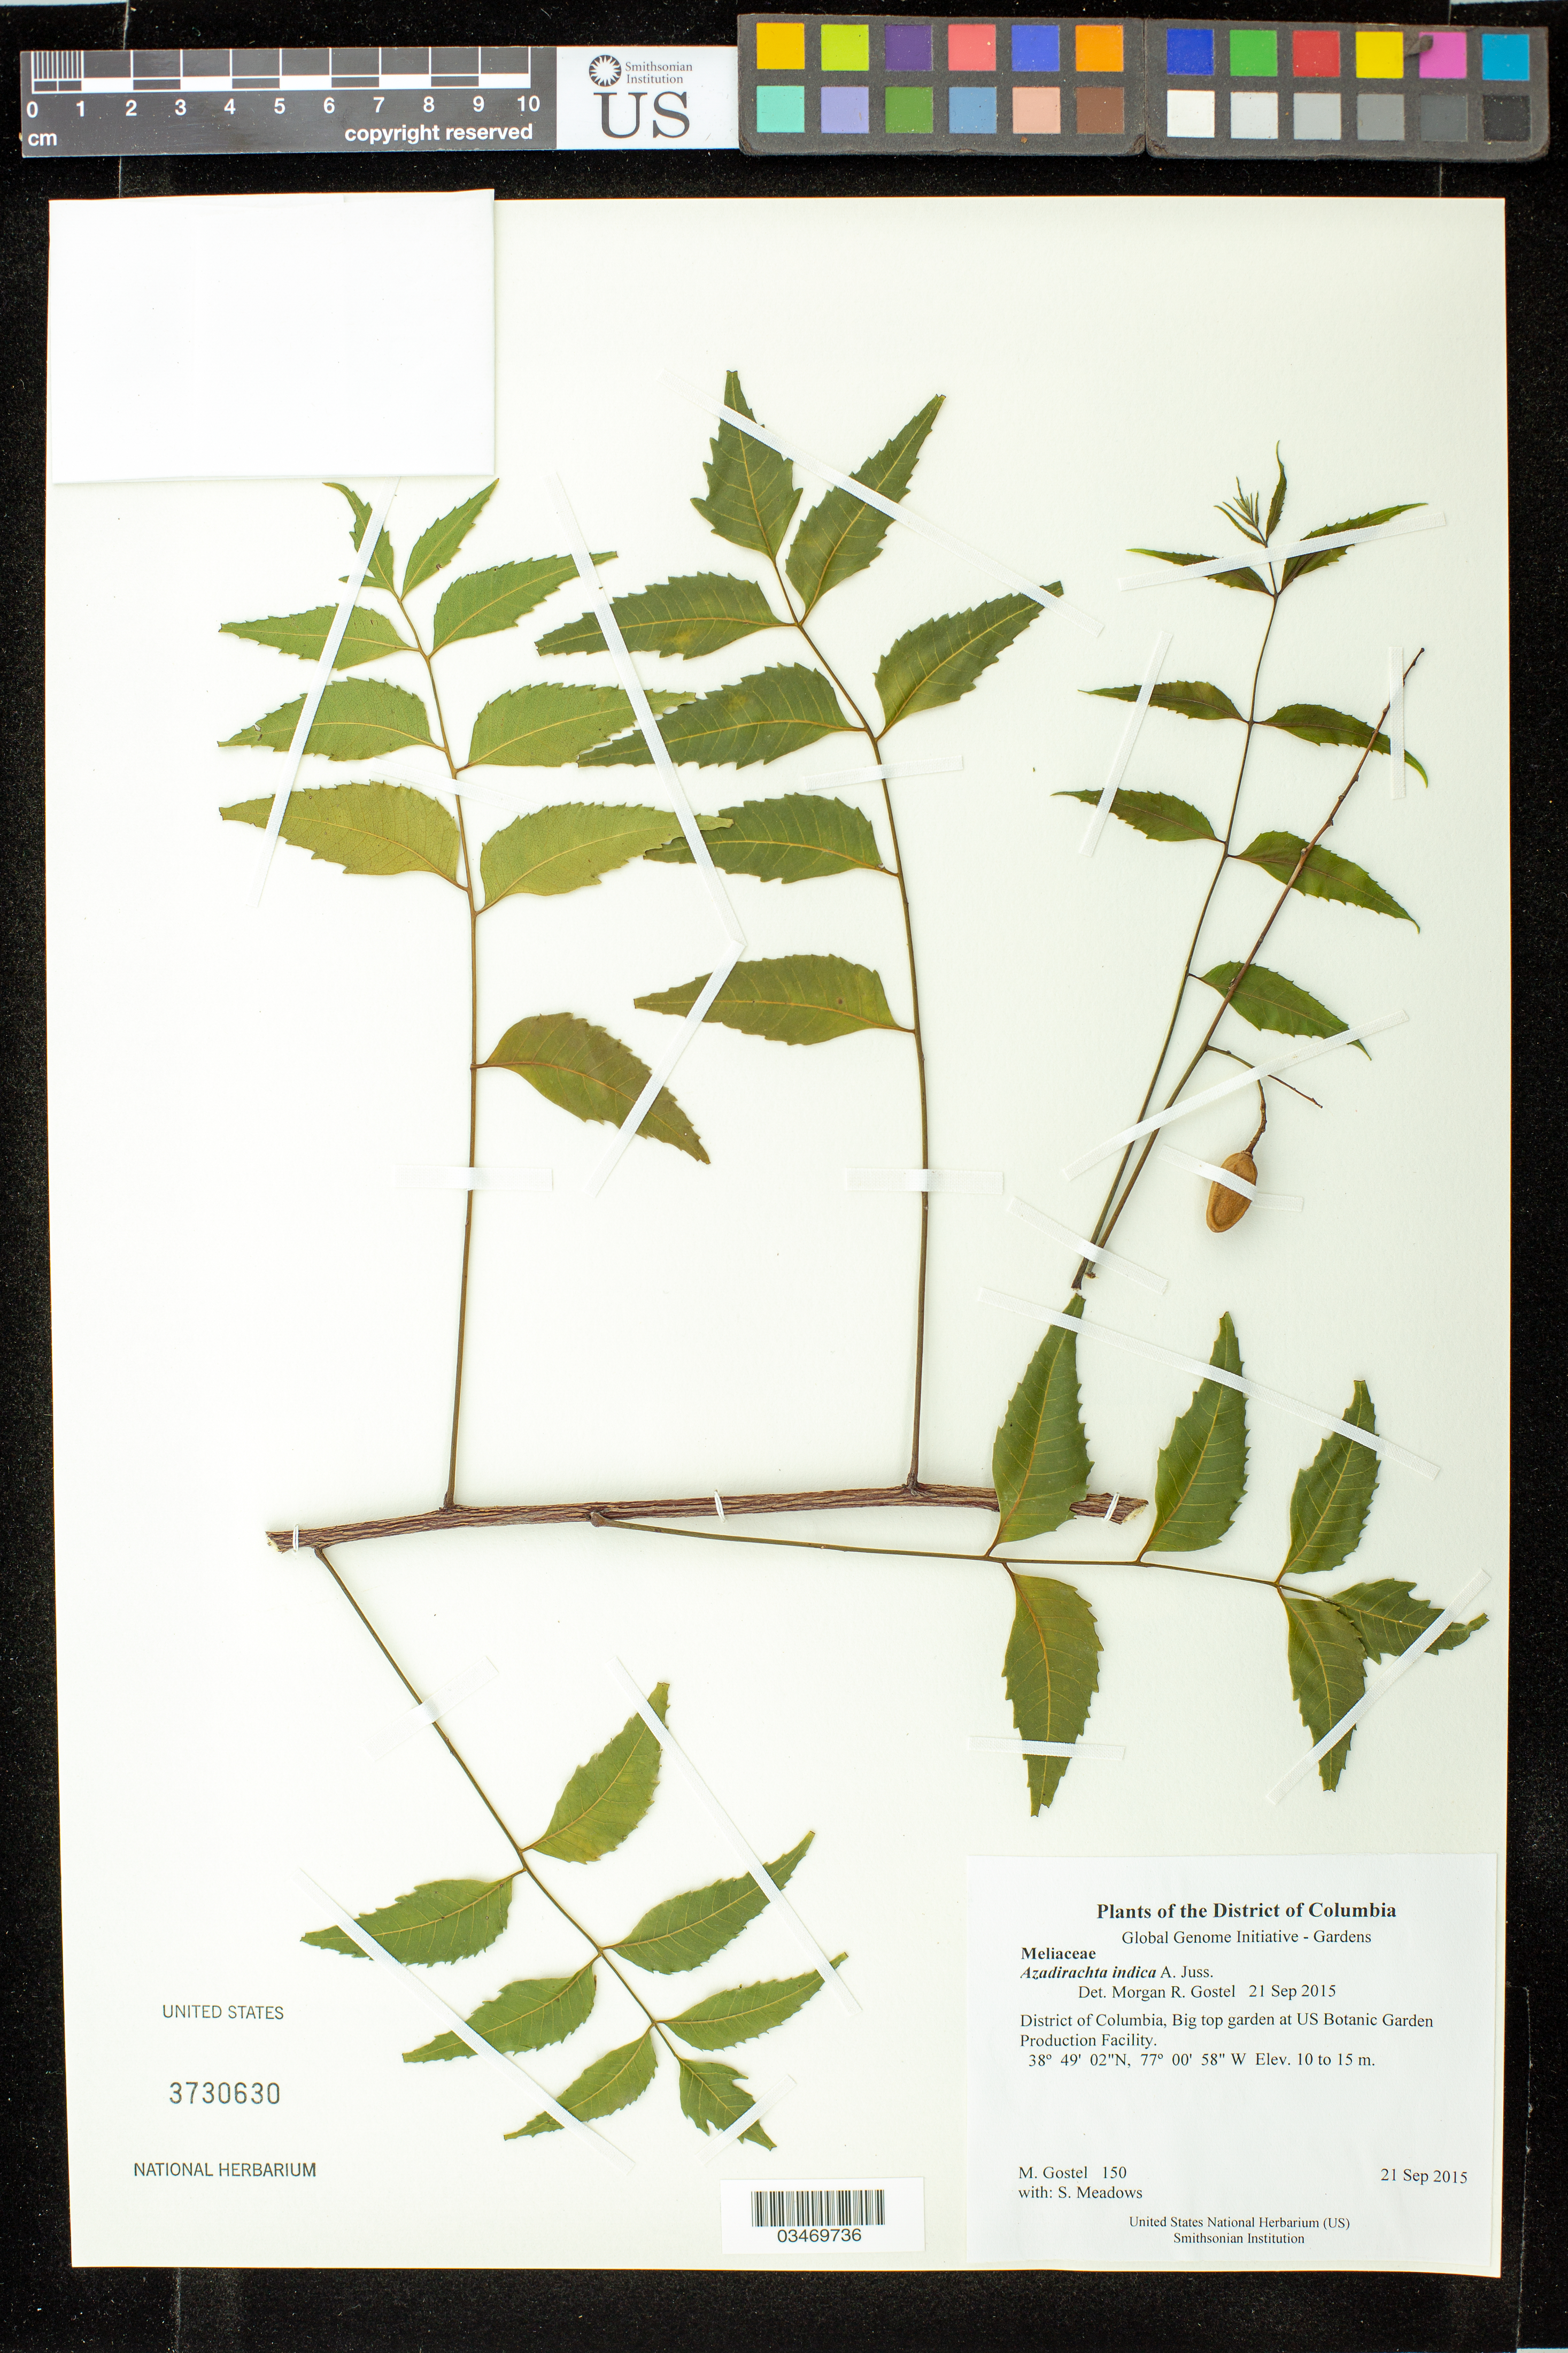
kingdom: Plantae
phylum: Tracheophyta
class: Magnoliopsida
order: Sapindales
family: Meliaceae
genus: Azadirachta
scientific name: Azadirachta indica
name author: A. Juss.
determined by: Gostel, M. R.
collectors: M. R. Gostel & S. Meadows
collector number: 150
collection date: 2015-09-21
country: United States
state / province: District of Columbia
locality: Big top garden at US Botanic Garden Production Facility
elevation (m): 10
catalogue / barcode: US 3730630